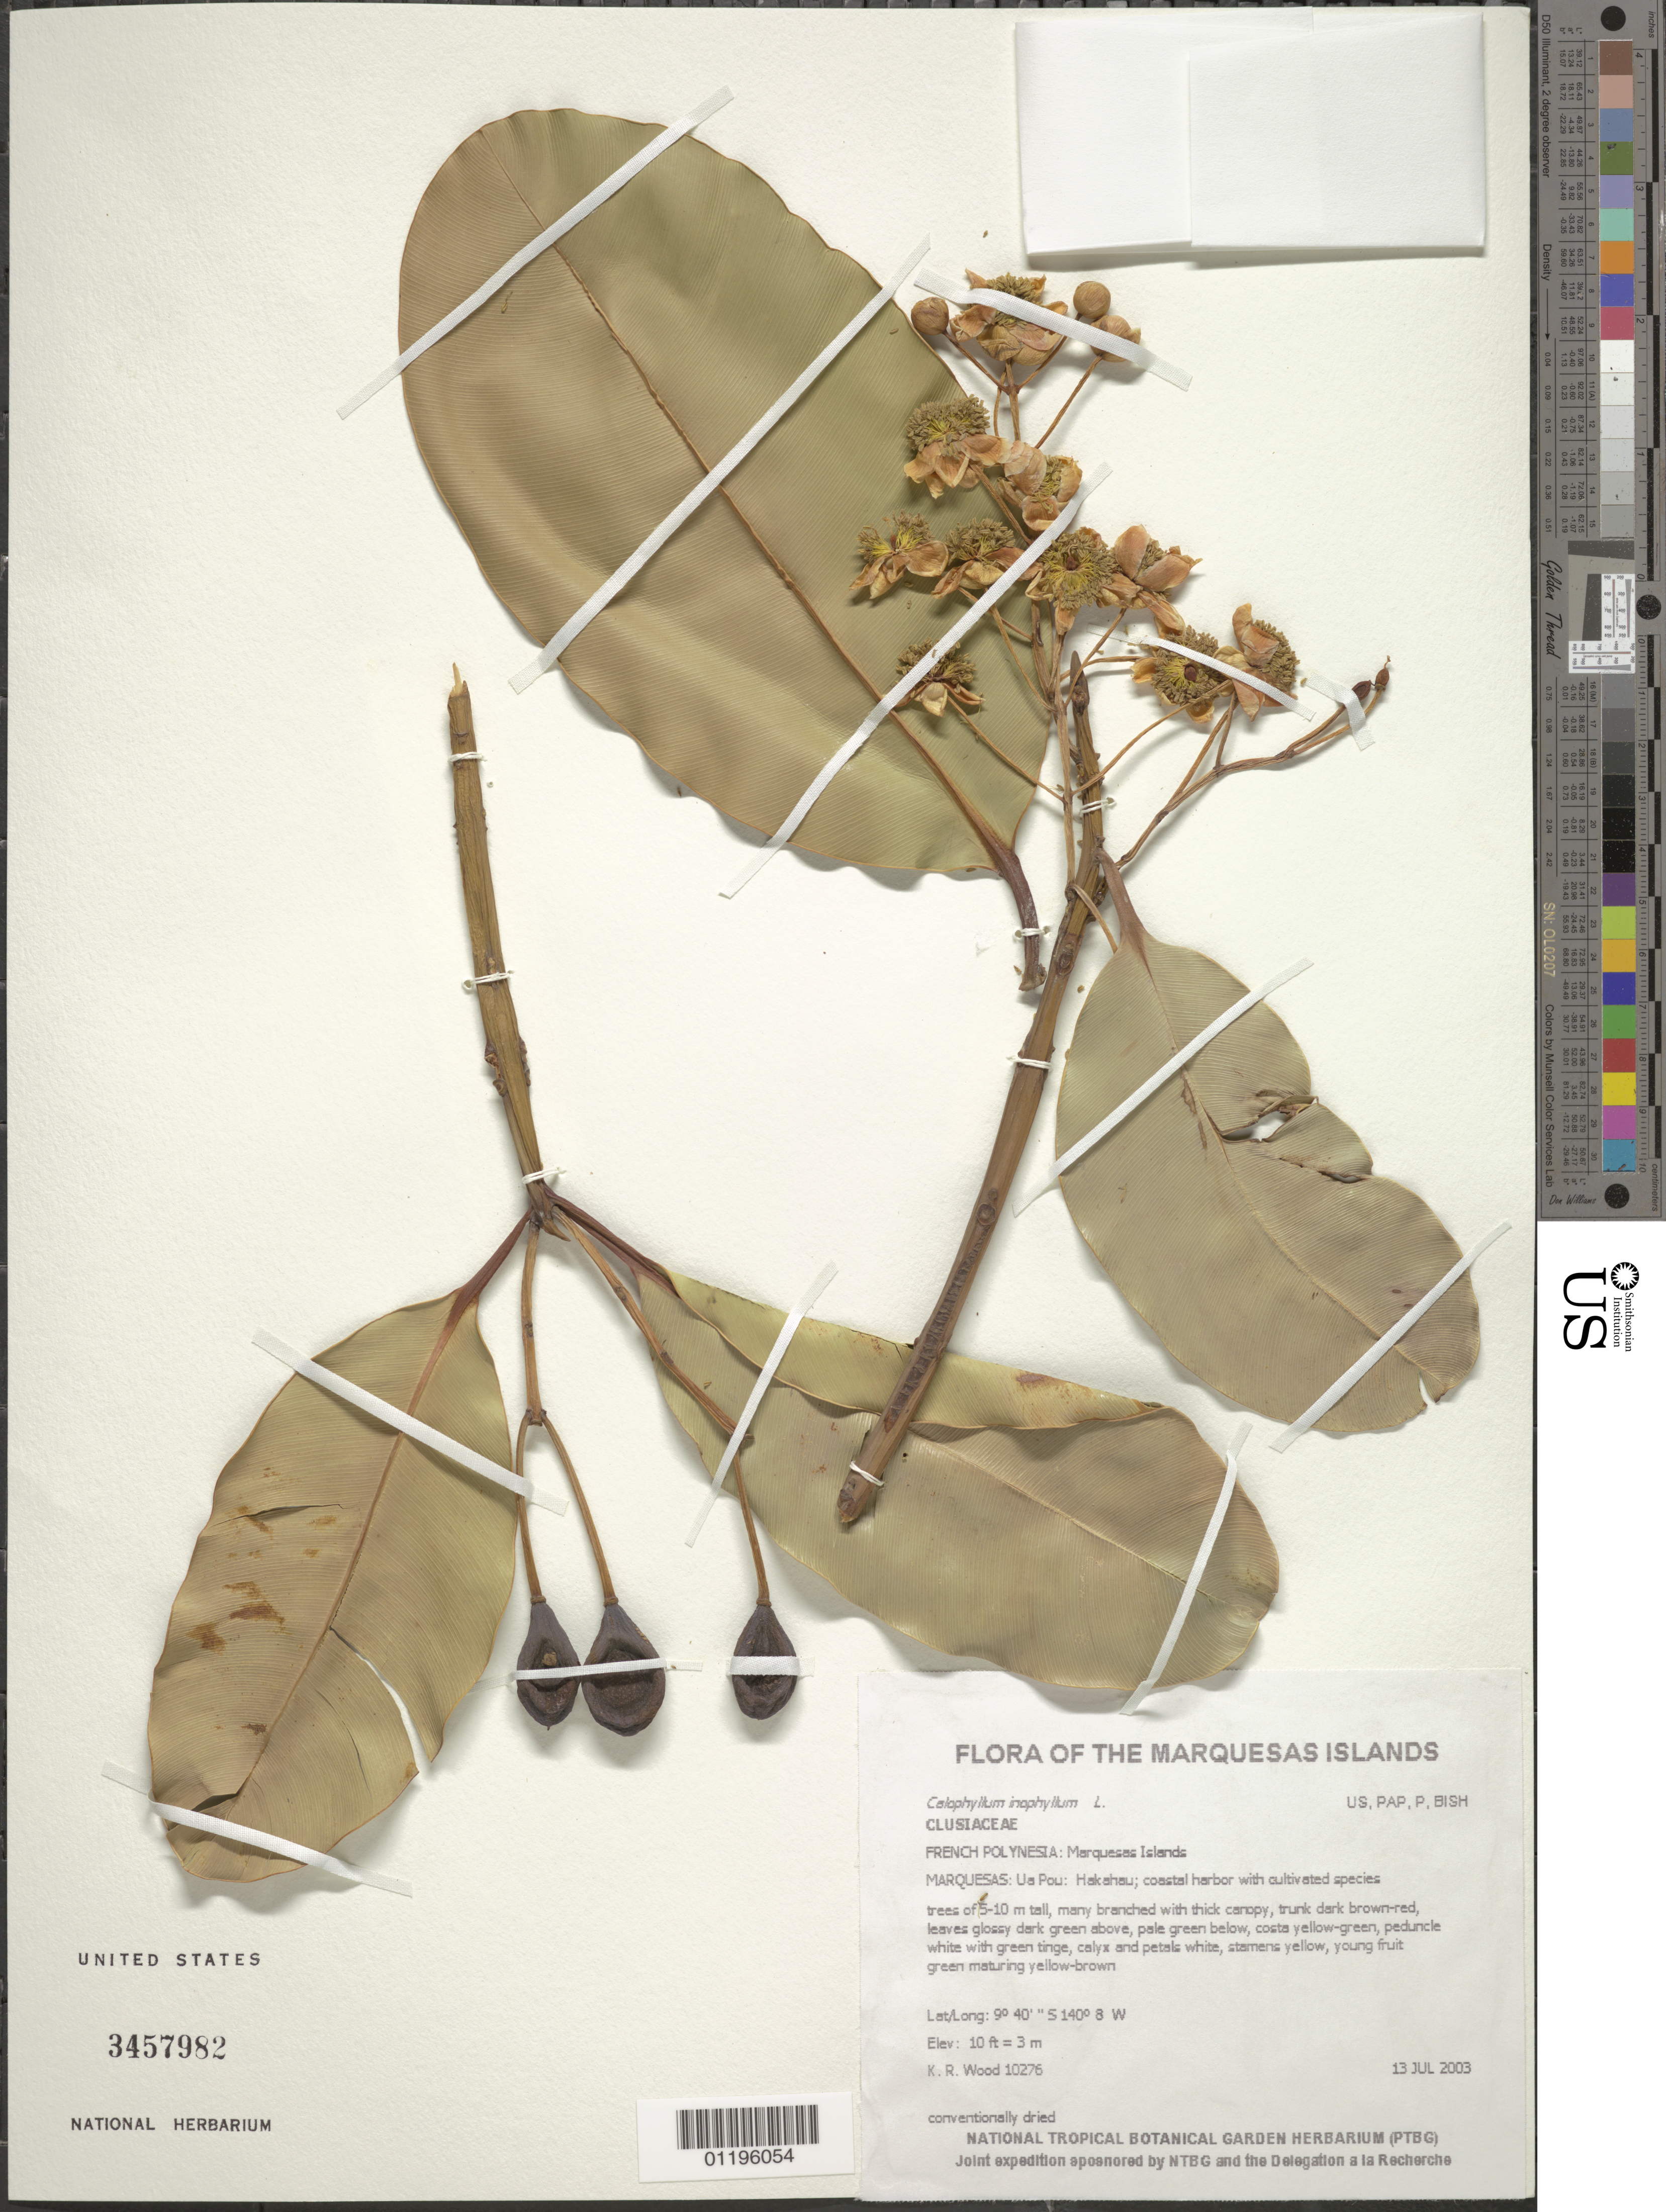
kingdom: Plantae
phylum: Tracheophyta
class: Magnoliopsida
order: Malpighiales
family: Calophyllaceae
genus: Calophyllum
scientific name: Calophyllum inophyllum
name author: L.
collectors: K. R. Wood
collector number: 10276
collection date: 2003-07-13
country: French Polynesia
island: Ua Pou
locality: Hakahau; coastal harbor with cultivated species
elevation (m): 3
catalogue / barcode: US 3457982